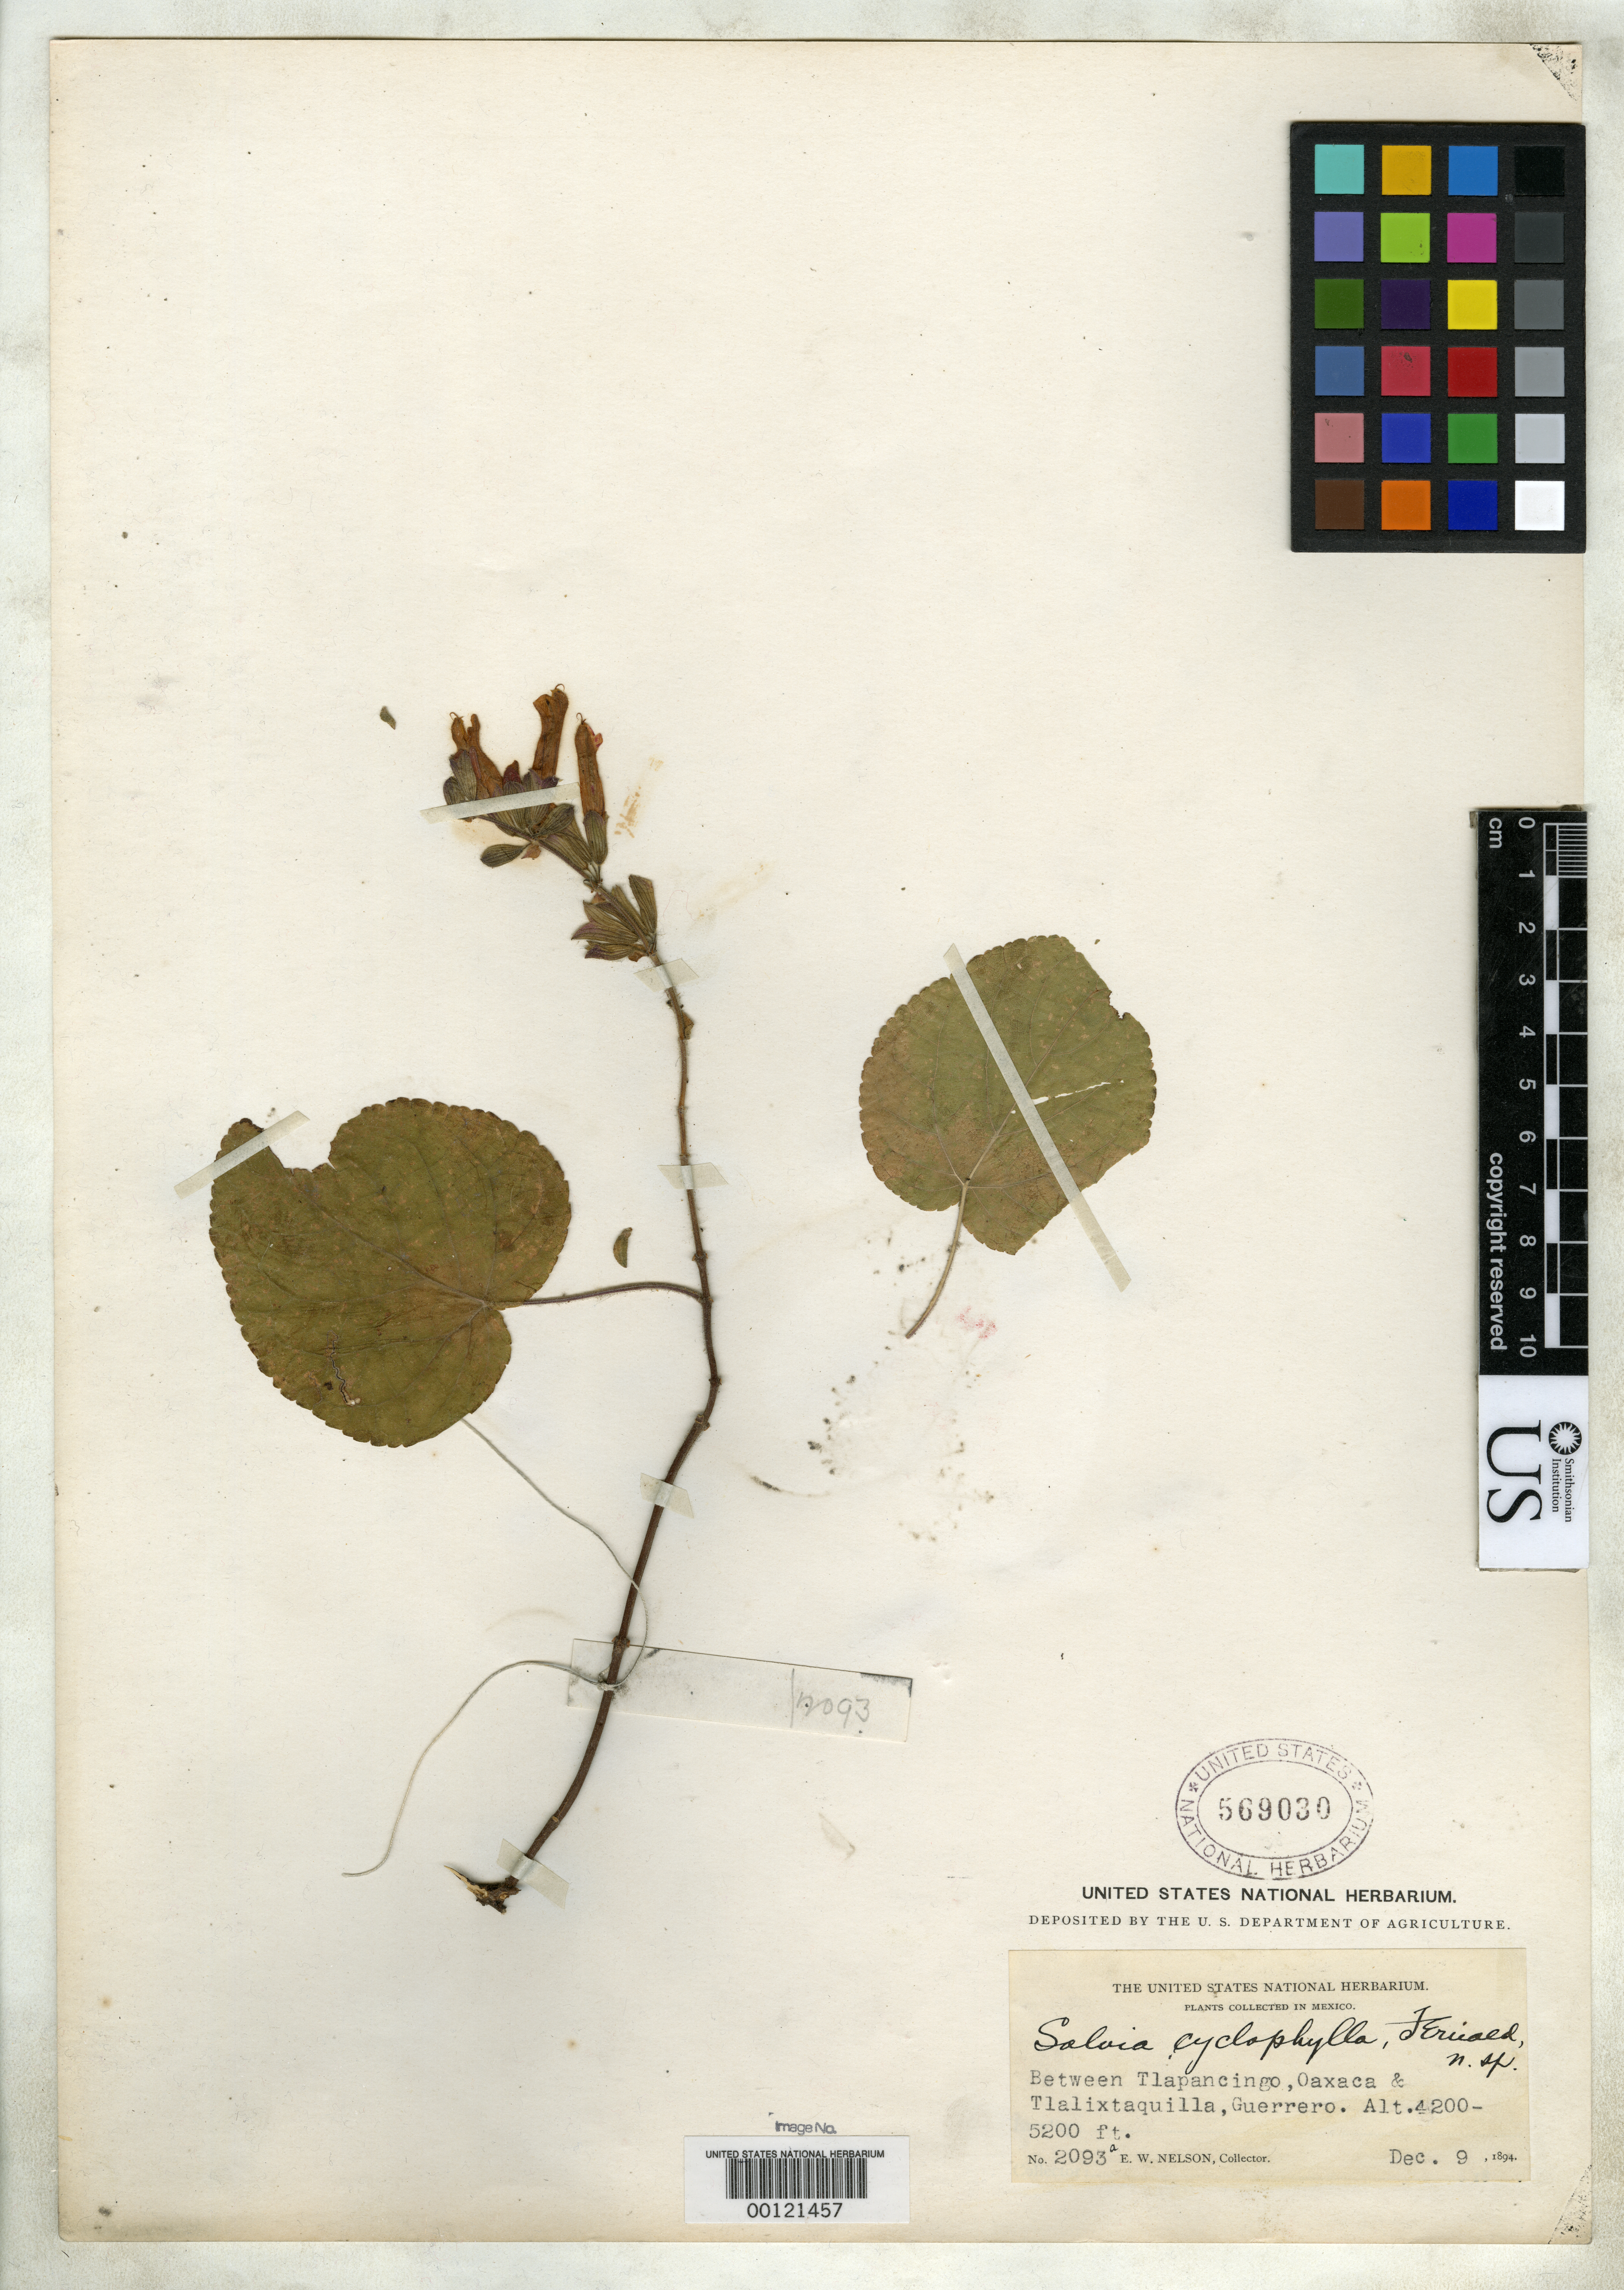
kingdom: Plantae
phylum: Tracheophyta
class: Magnoliopsida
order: Lamiales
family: Lamiaceae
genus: Salvia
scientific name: Salvia cyclophylla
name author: Fernald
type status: Isotype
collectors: E. W. Nelson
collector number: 2093 p.p.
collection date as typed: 09 Dec 1894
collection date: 1894-12-09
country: Mexico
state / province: Guerrero / Oaxaca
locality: Between Tlapancingo, Oaxaca & Tlalixtaquilla, Guerrero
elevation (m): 1200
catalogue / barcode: US 569030